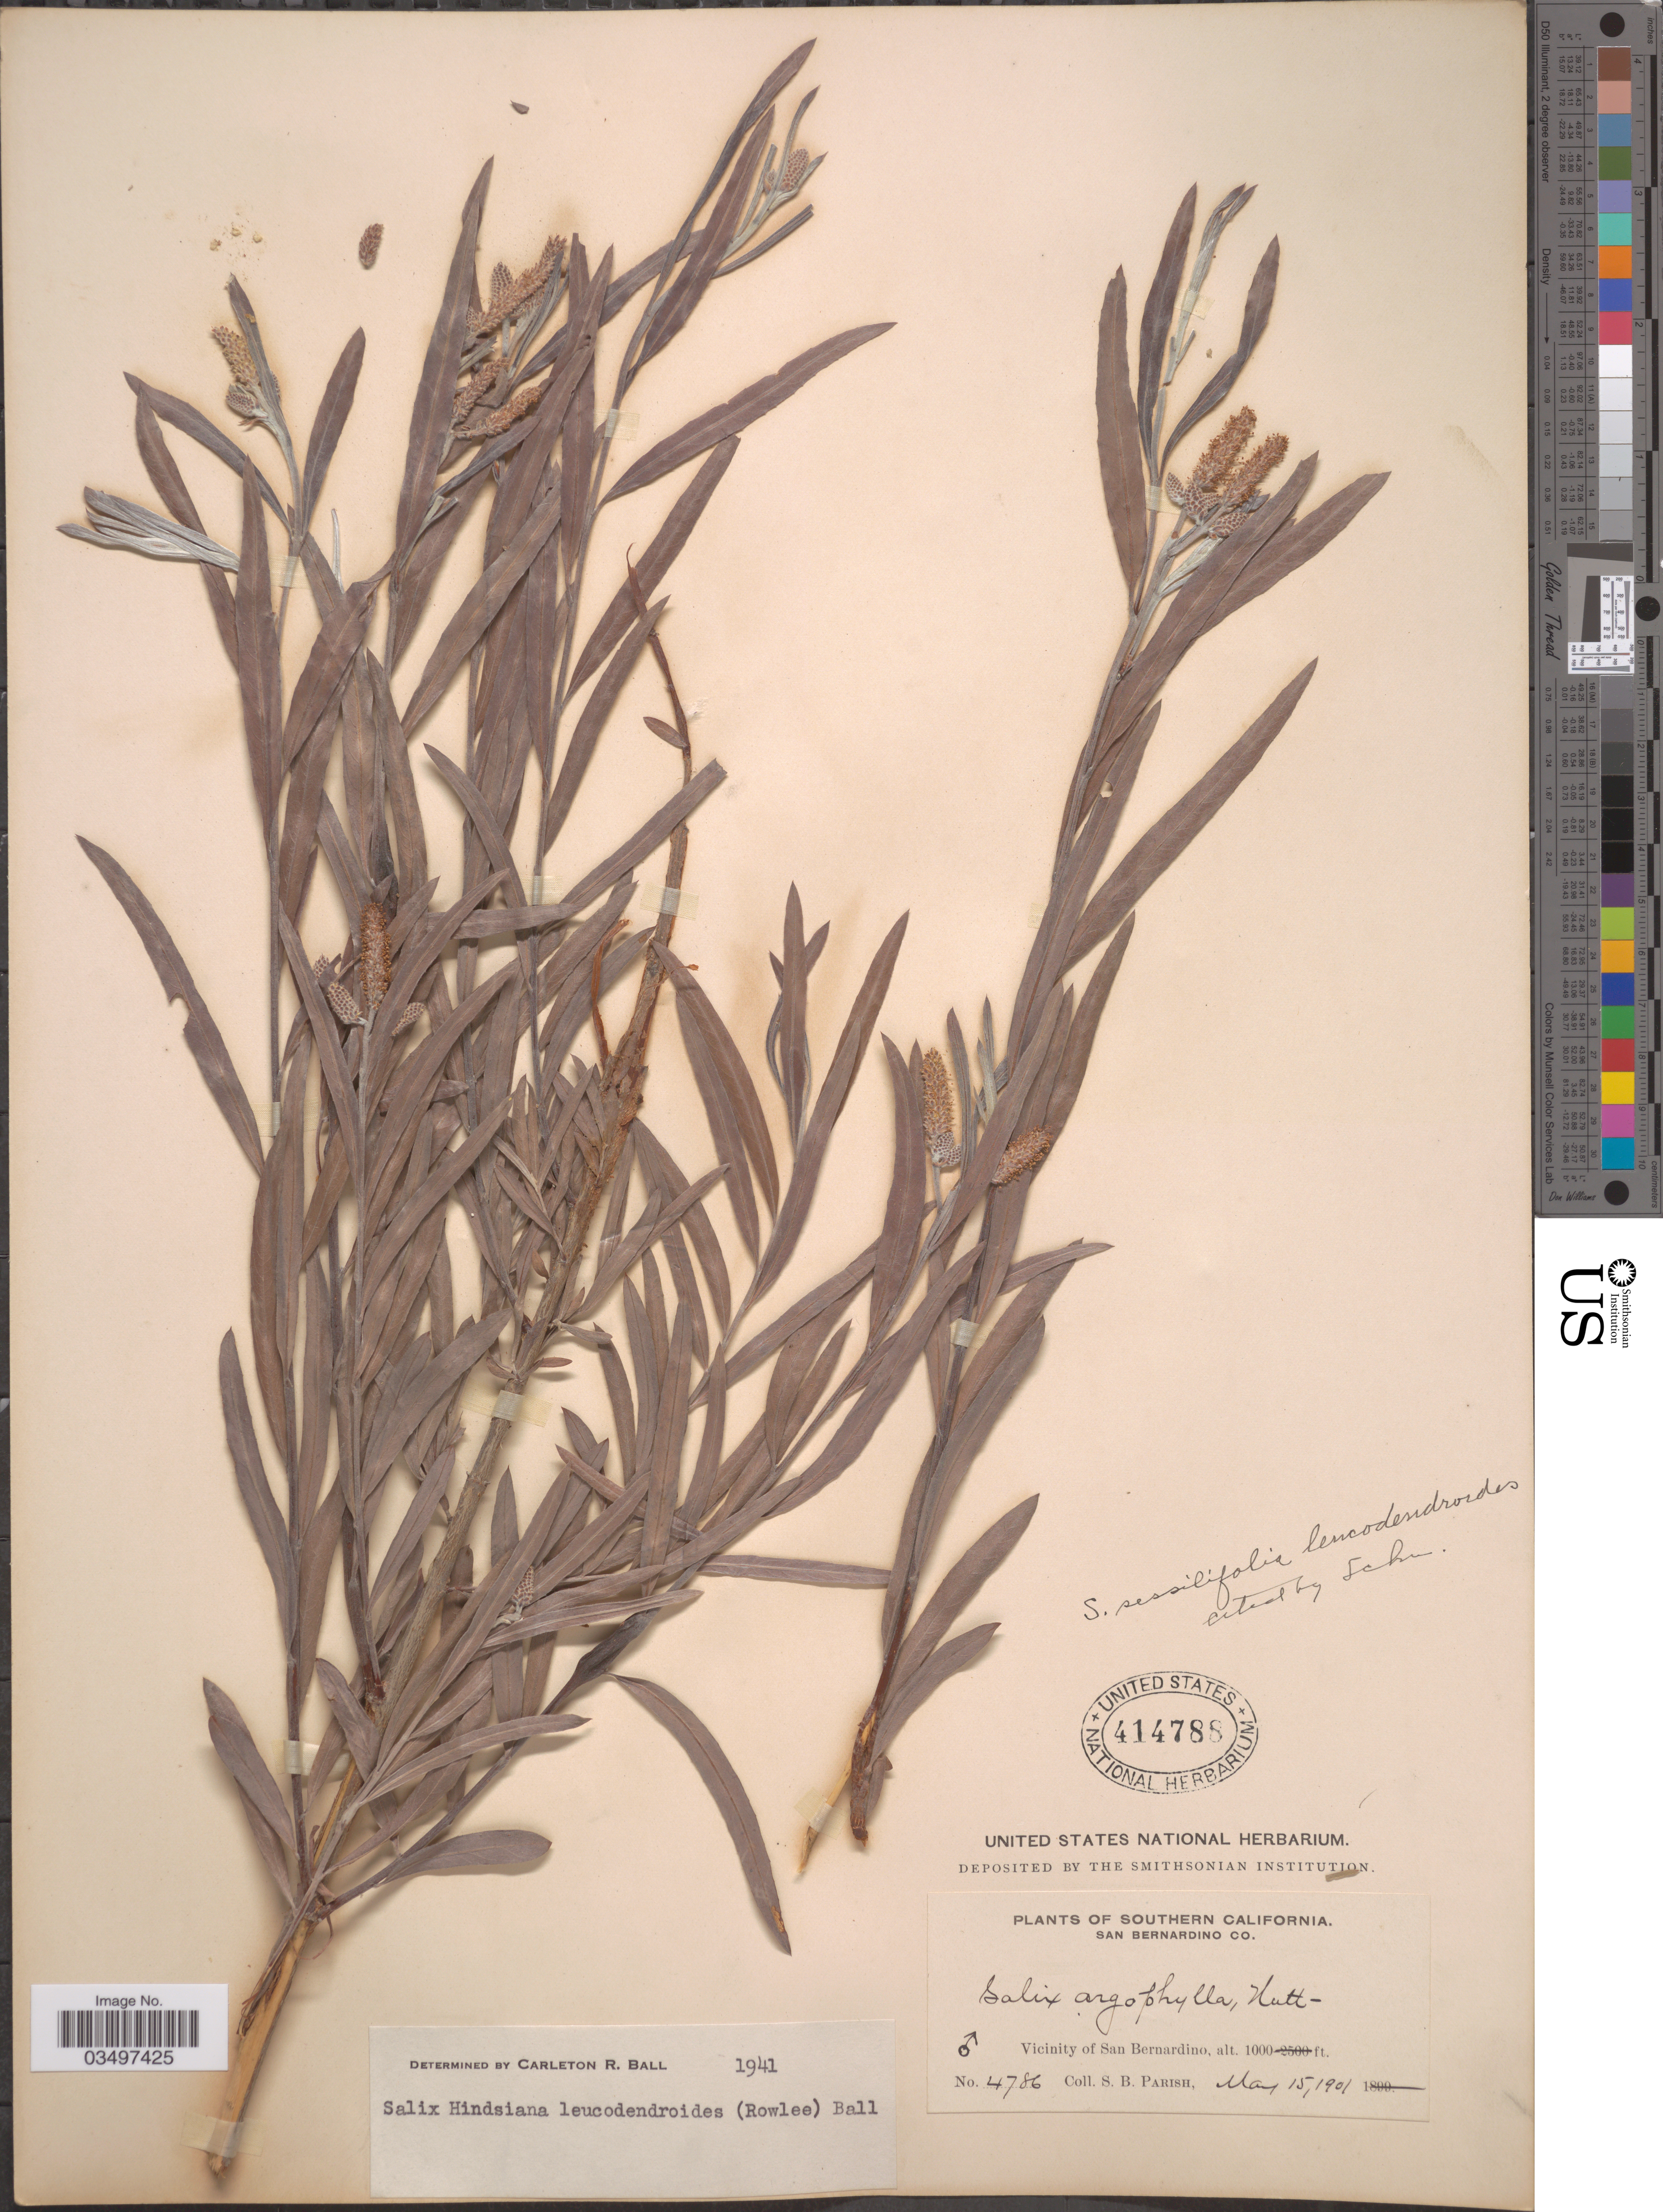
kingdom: Plantae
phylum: Tracheophyta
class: Magnoliopsida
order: Malpighiales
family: Salicaceae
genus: Salix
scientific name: Salix hindsiana var. leucodendroides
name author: (Rowlee) C.R. Ball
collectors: S. B. Parish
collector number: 4786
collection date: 1901-05-15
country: United States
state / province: California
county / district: San Bernardino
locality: Southern California. San Bernardino Co. Vicinity of San Bernardino.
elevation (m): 305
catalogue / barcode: US 414788